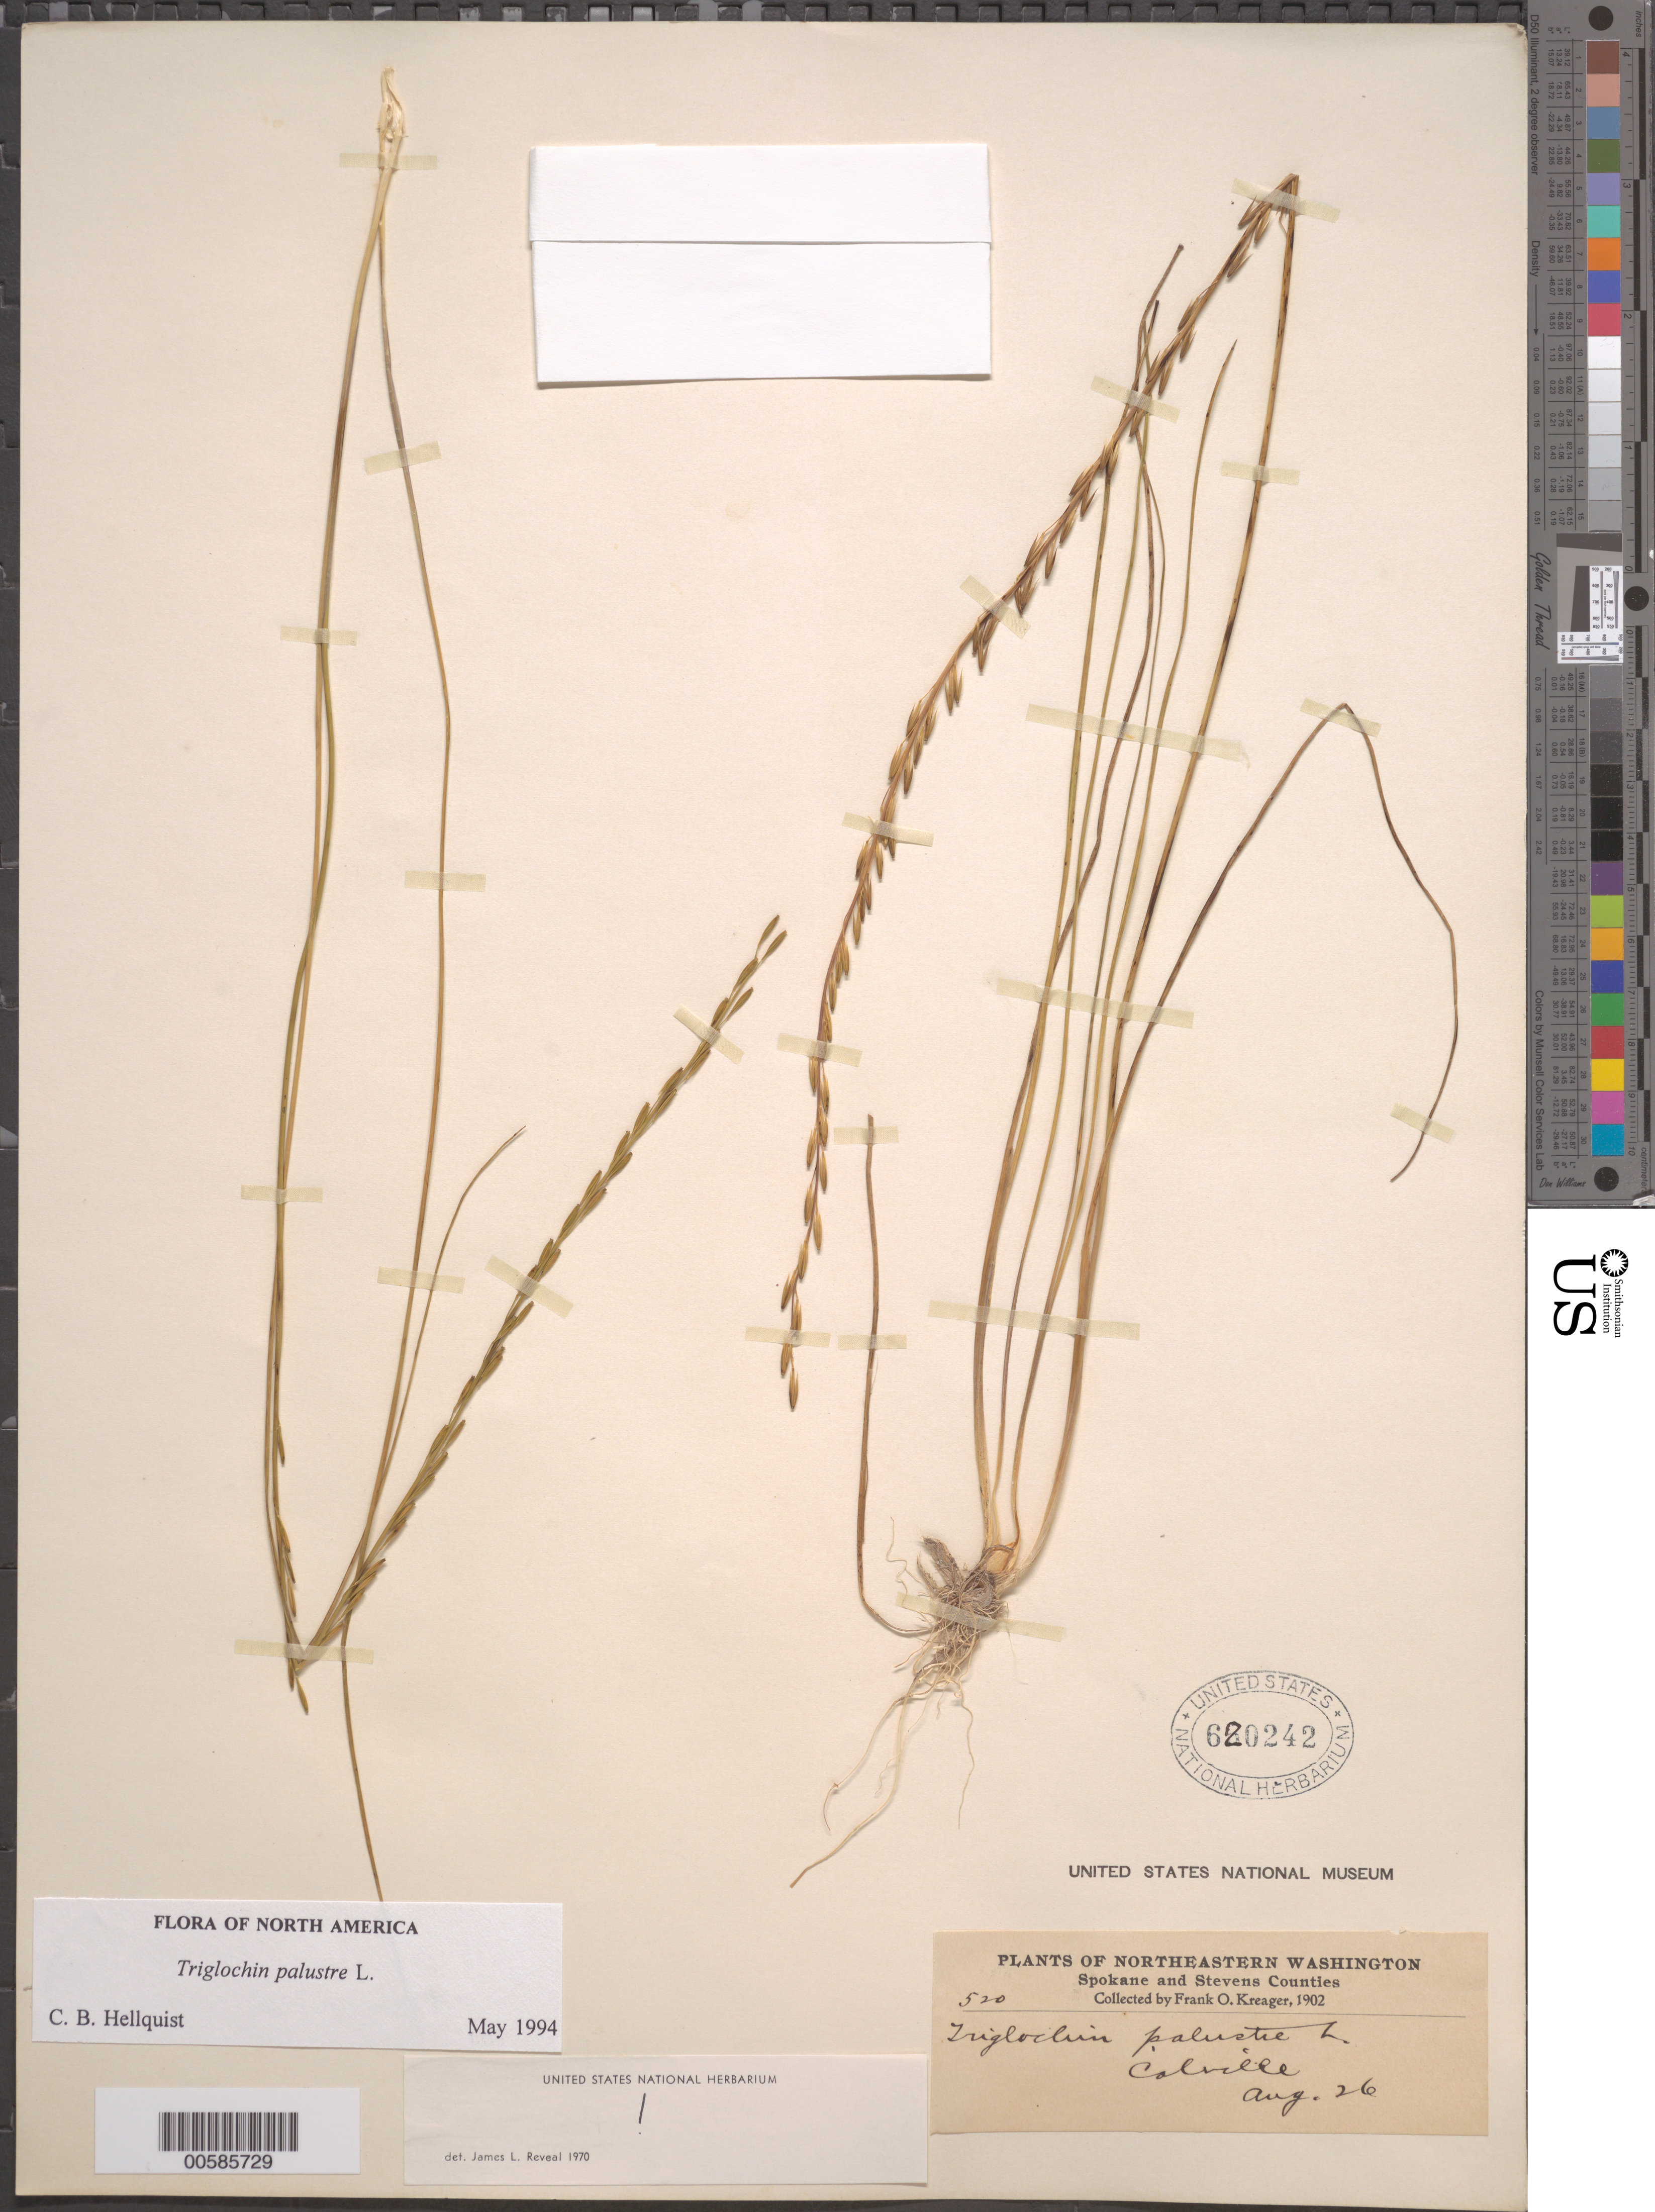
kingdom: Plantae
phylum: Tracheophyta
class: Liliopsida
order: Alismatales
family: Juncaginaceae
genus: Triglochin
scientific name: Triglochin palustris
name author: L.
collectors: F. Kreager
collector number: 520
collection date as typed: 26 Aug 1902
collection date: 1902-08-26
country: United States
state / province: Washington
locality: Coville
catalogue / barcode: US 620242